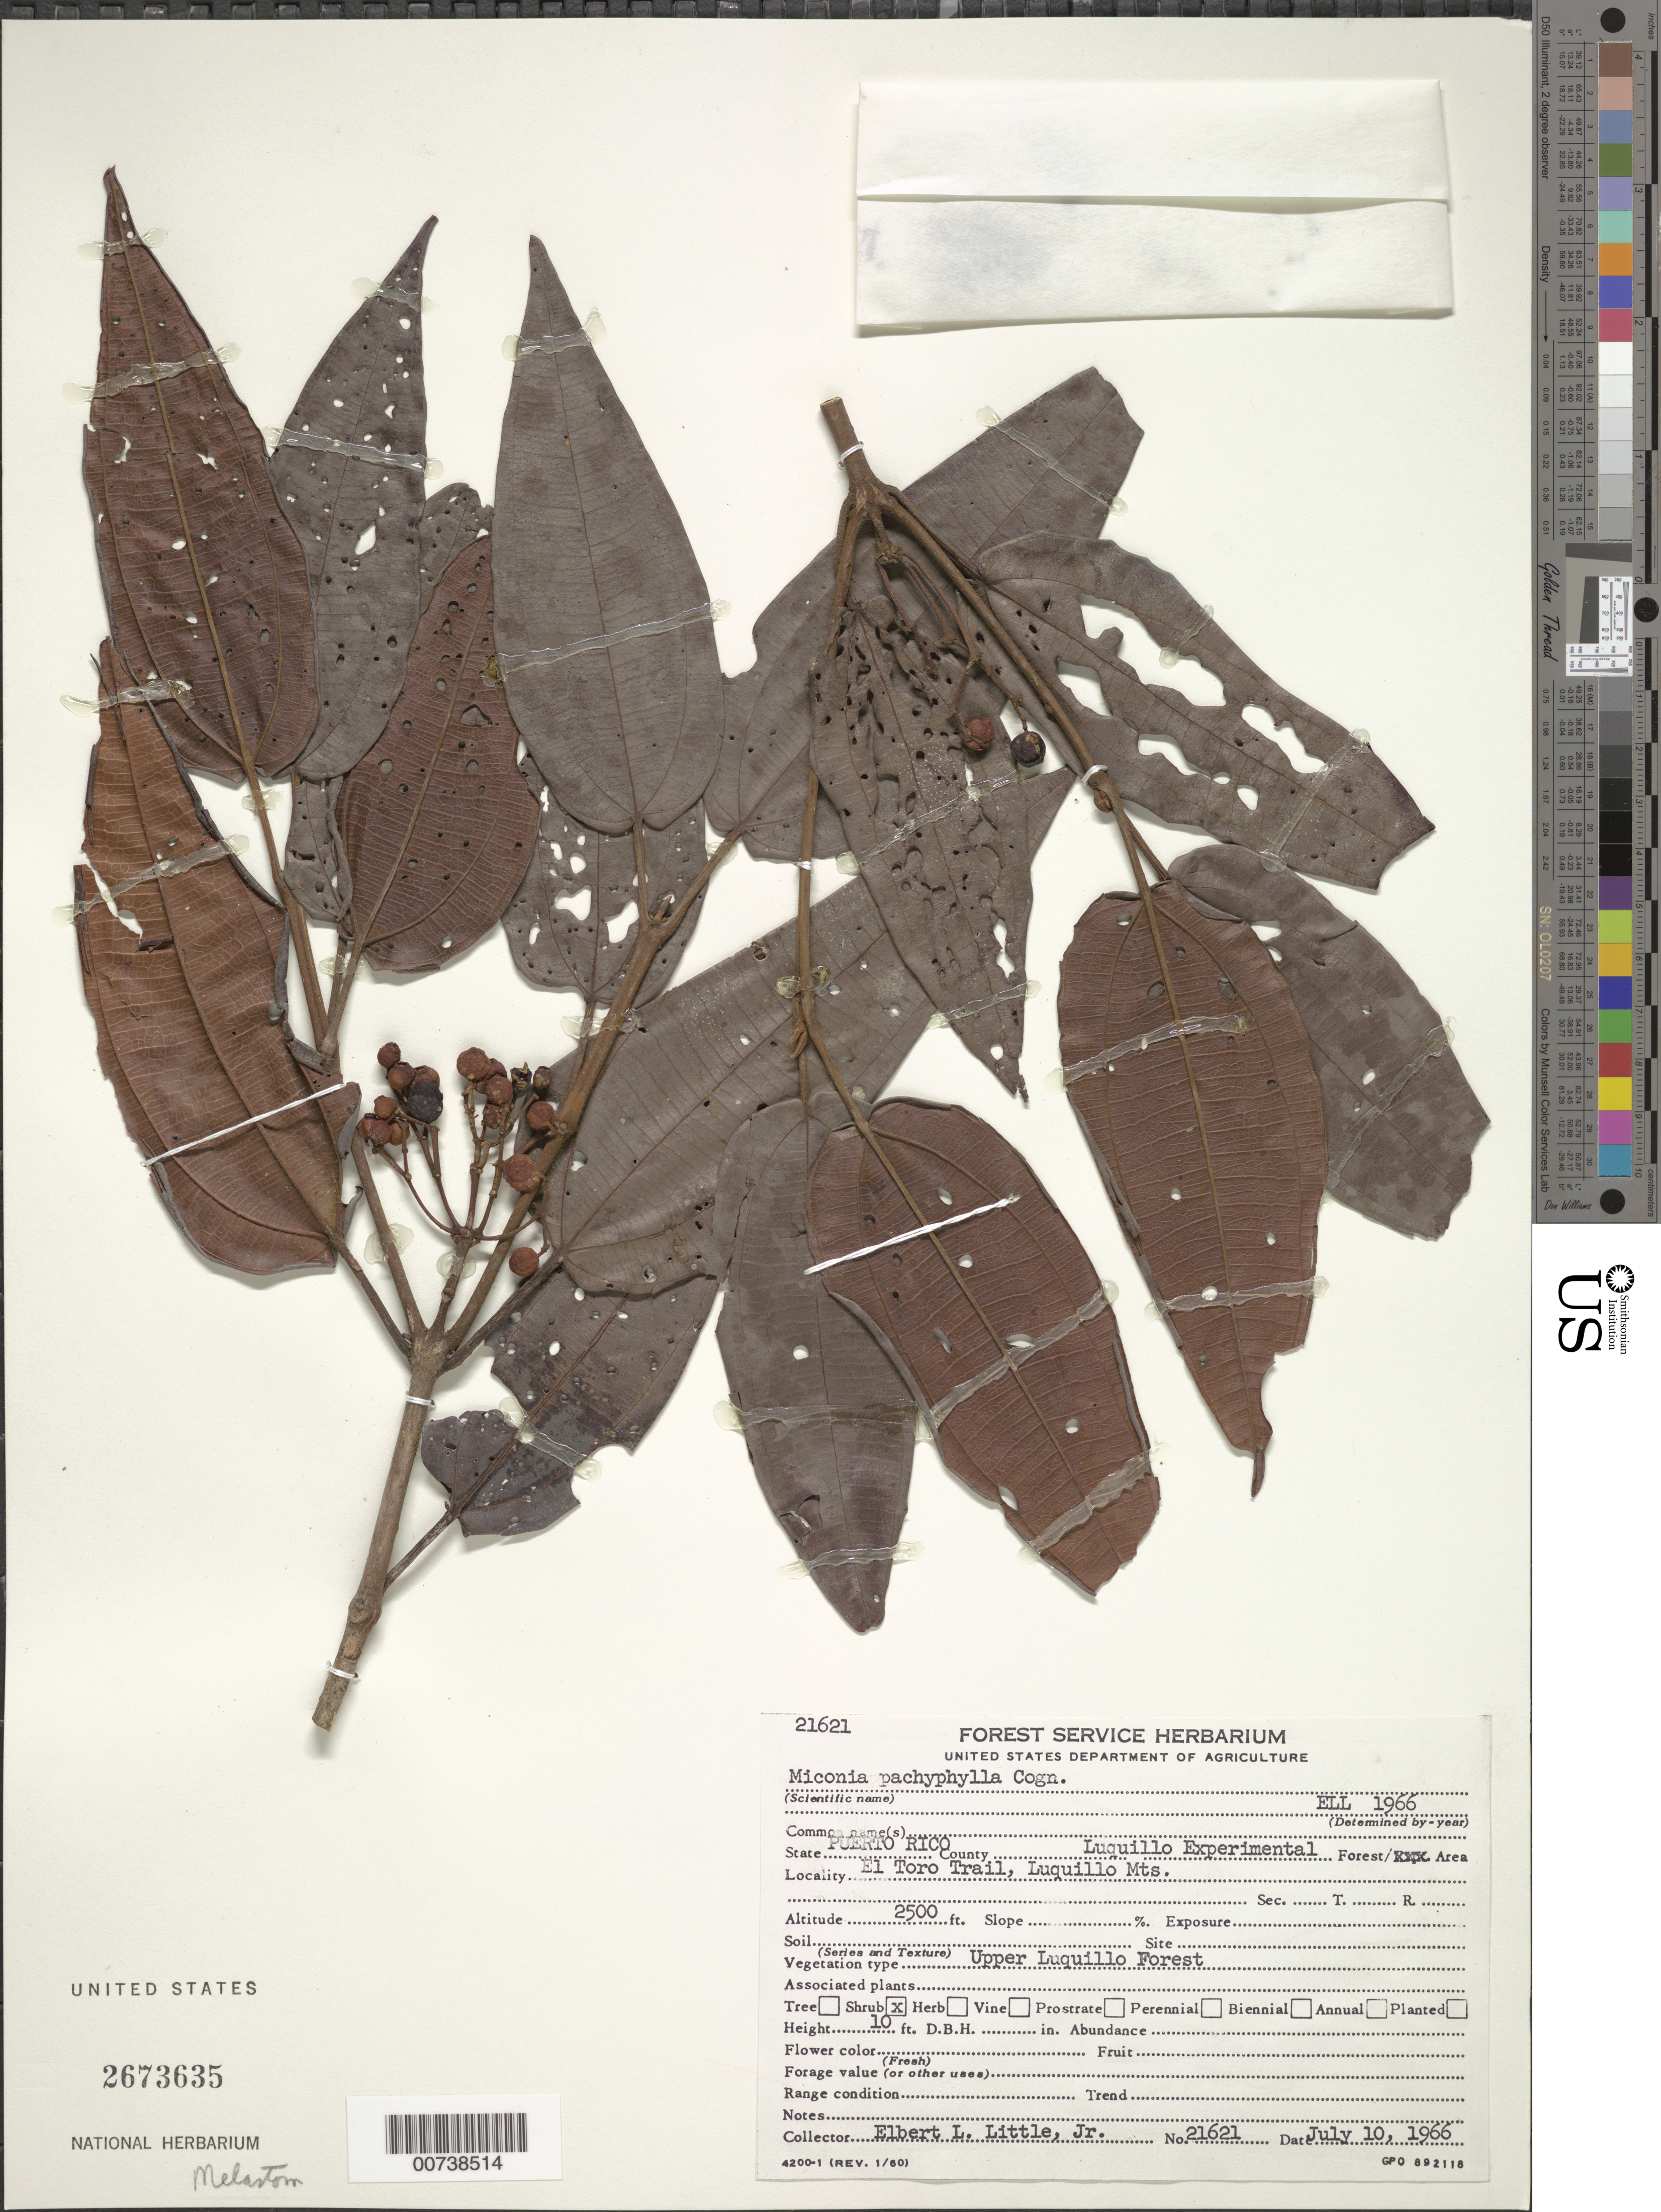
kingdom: Plantae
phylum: Tracheophyta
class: Magnoliopsida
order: Myrtales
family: Melastomataceae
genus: Miconia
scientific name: Miconia pachyphylla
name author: Cogn.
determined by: Little, Elbert L., Jr., (FSSR), United States Department of Agriculture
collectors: E. L. Little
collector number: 21621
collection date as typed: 10 Jul 1966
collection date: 1966-07-10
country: Puerto Rico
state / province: Luquillo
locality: El Toro Trail, Luquillo Mountains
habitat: Upper Luquillo Forest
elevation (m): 762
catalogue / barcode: US 2673635